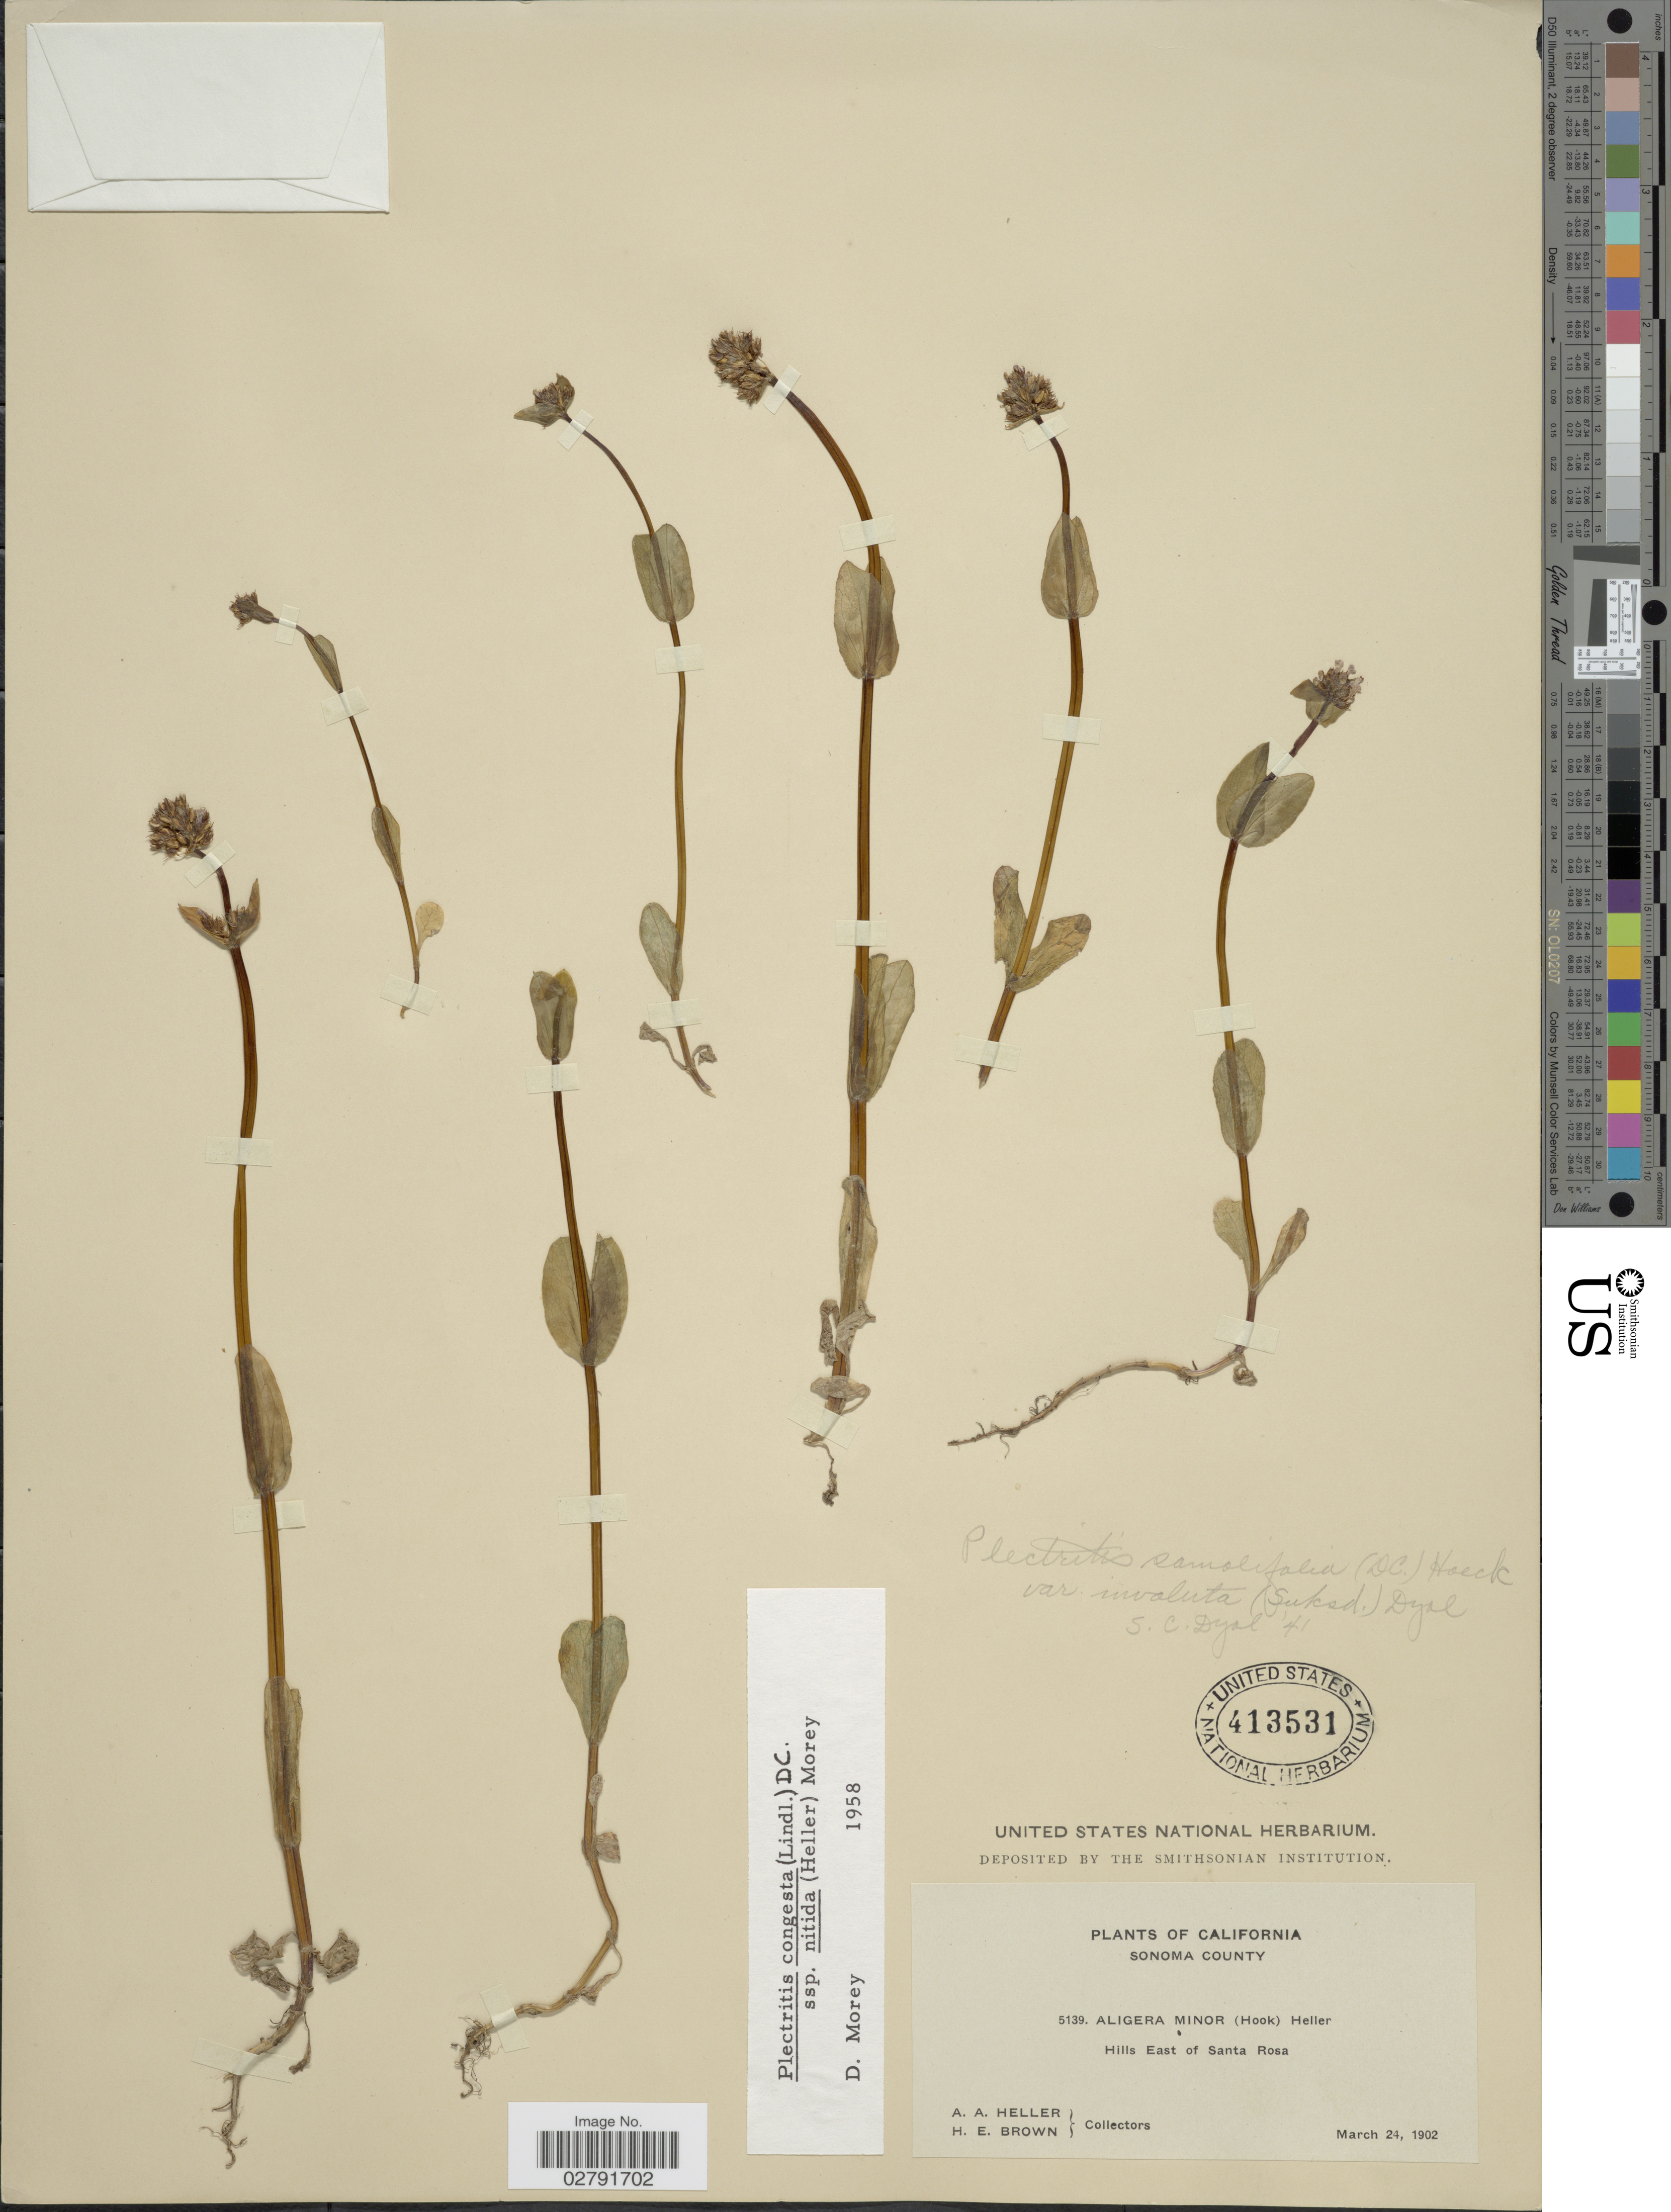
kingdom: Plantae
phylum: Tracheophyta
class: Magnoliopsida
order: Dipsacales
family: Caprifoliaceae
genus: Plectritis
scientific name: Plectritis congesta subsp. nitida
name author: (A. Heller) Morey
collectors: A. A. Heller & H. E. Brown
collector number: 5139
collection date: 1902-03-24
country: United States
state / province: California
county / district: Sonoma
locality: Sonoma County. Hills East of Santa Rosa.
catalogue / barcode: US 413531